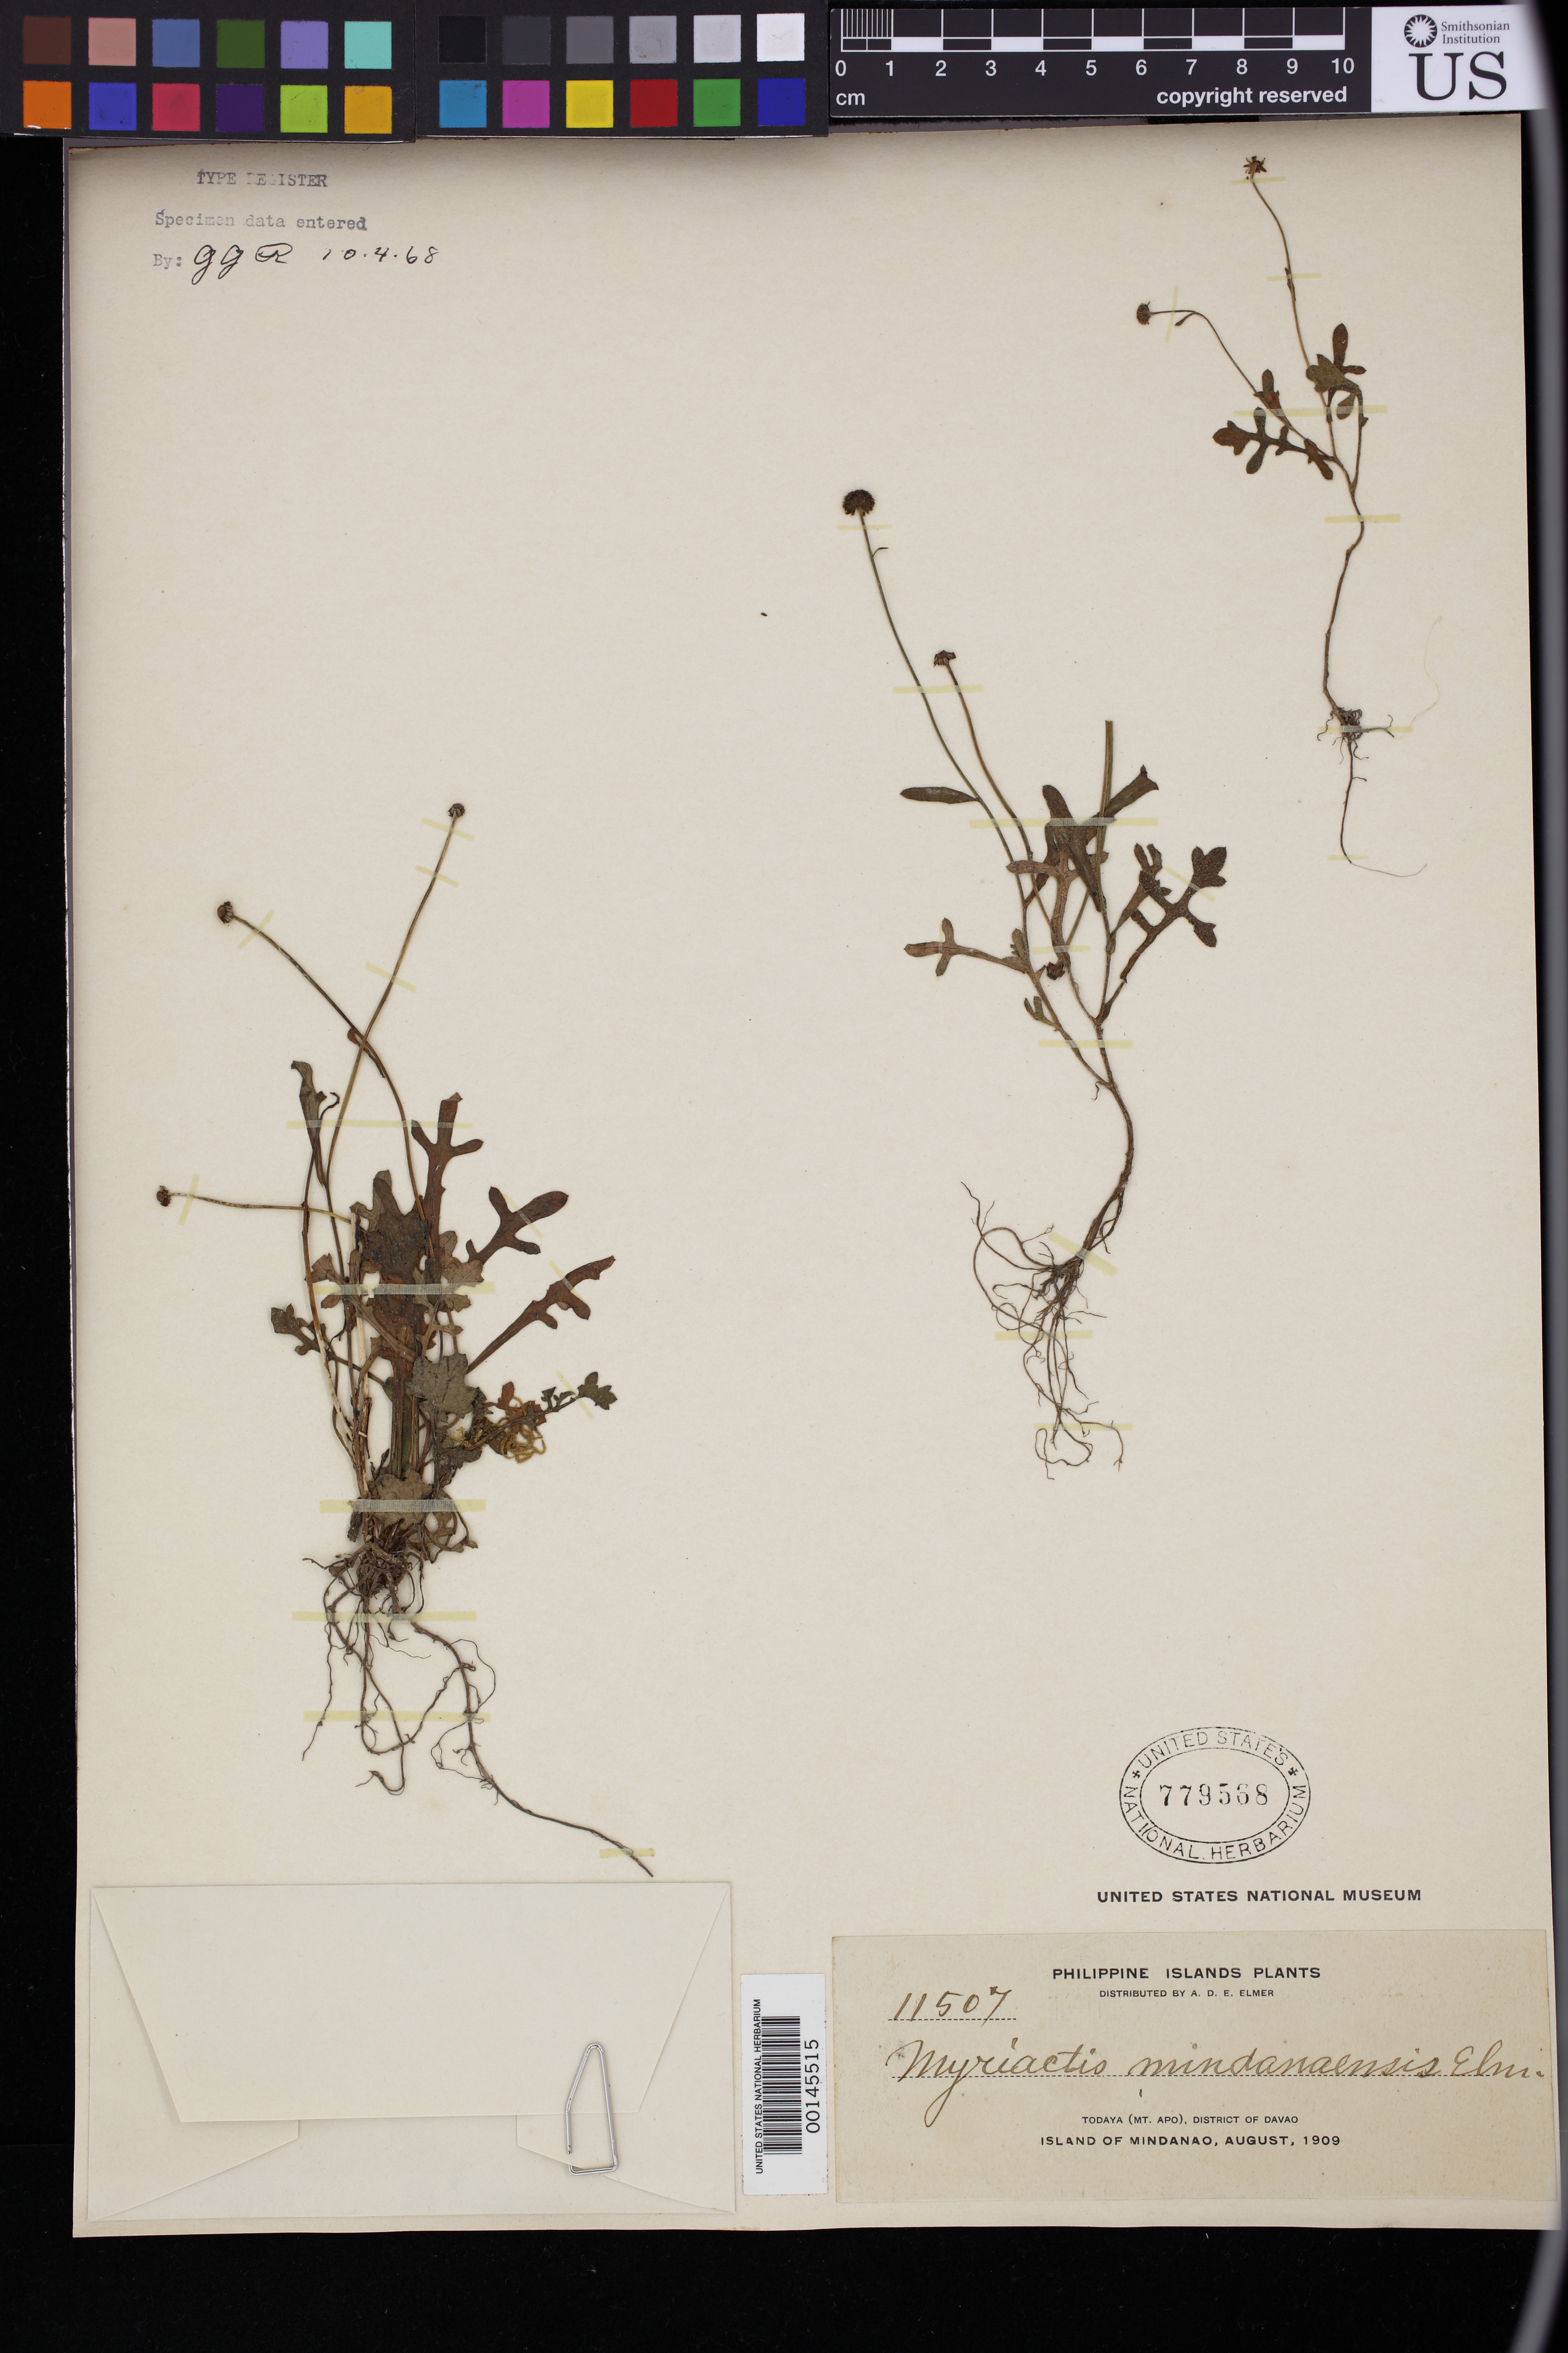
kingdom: Plantae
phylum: Tracheophyta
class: Magnoliopsida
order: Asterales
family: Asteraceae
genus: Myriactis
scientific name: Myriactis mindanaensis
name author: Elmer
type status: Isotype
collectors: A. D. E. Elmer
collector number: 11507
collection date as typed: Aug 1909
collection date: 1909-08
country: Philippines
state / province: Davao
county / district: Davao del Sur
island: Mindanao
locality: Todaya (Mt. Apo), District of Davao, Island of Mindanao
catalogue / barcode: US 779568